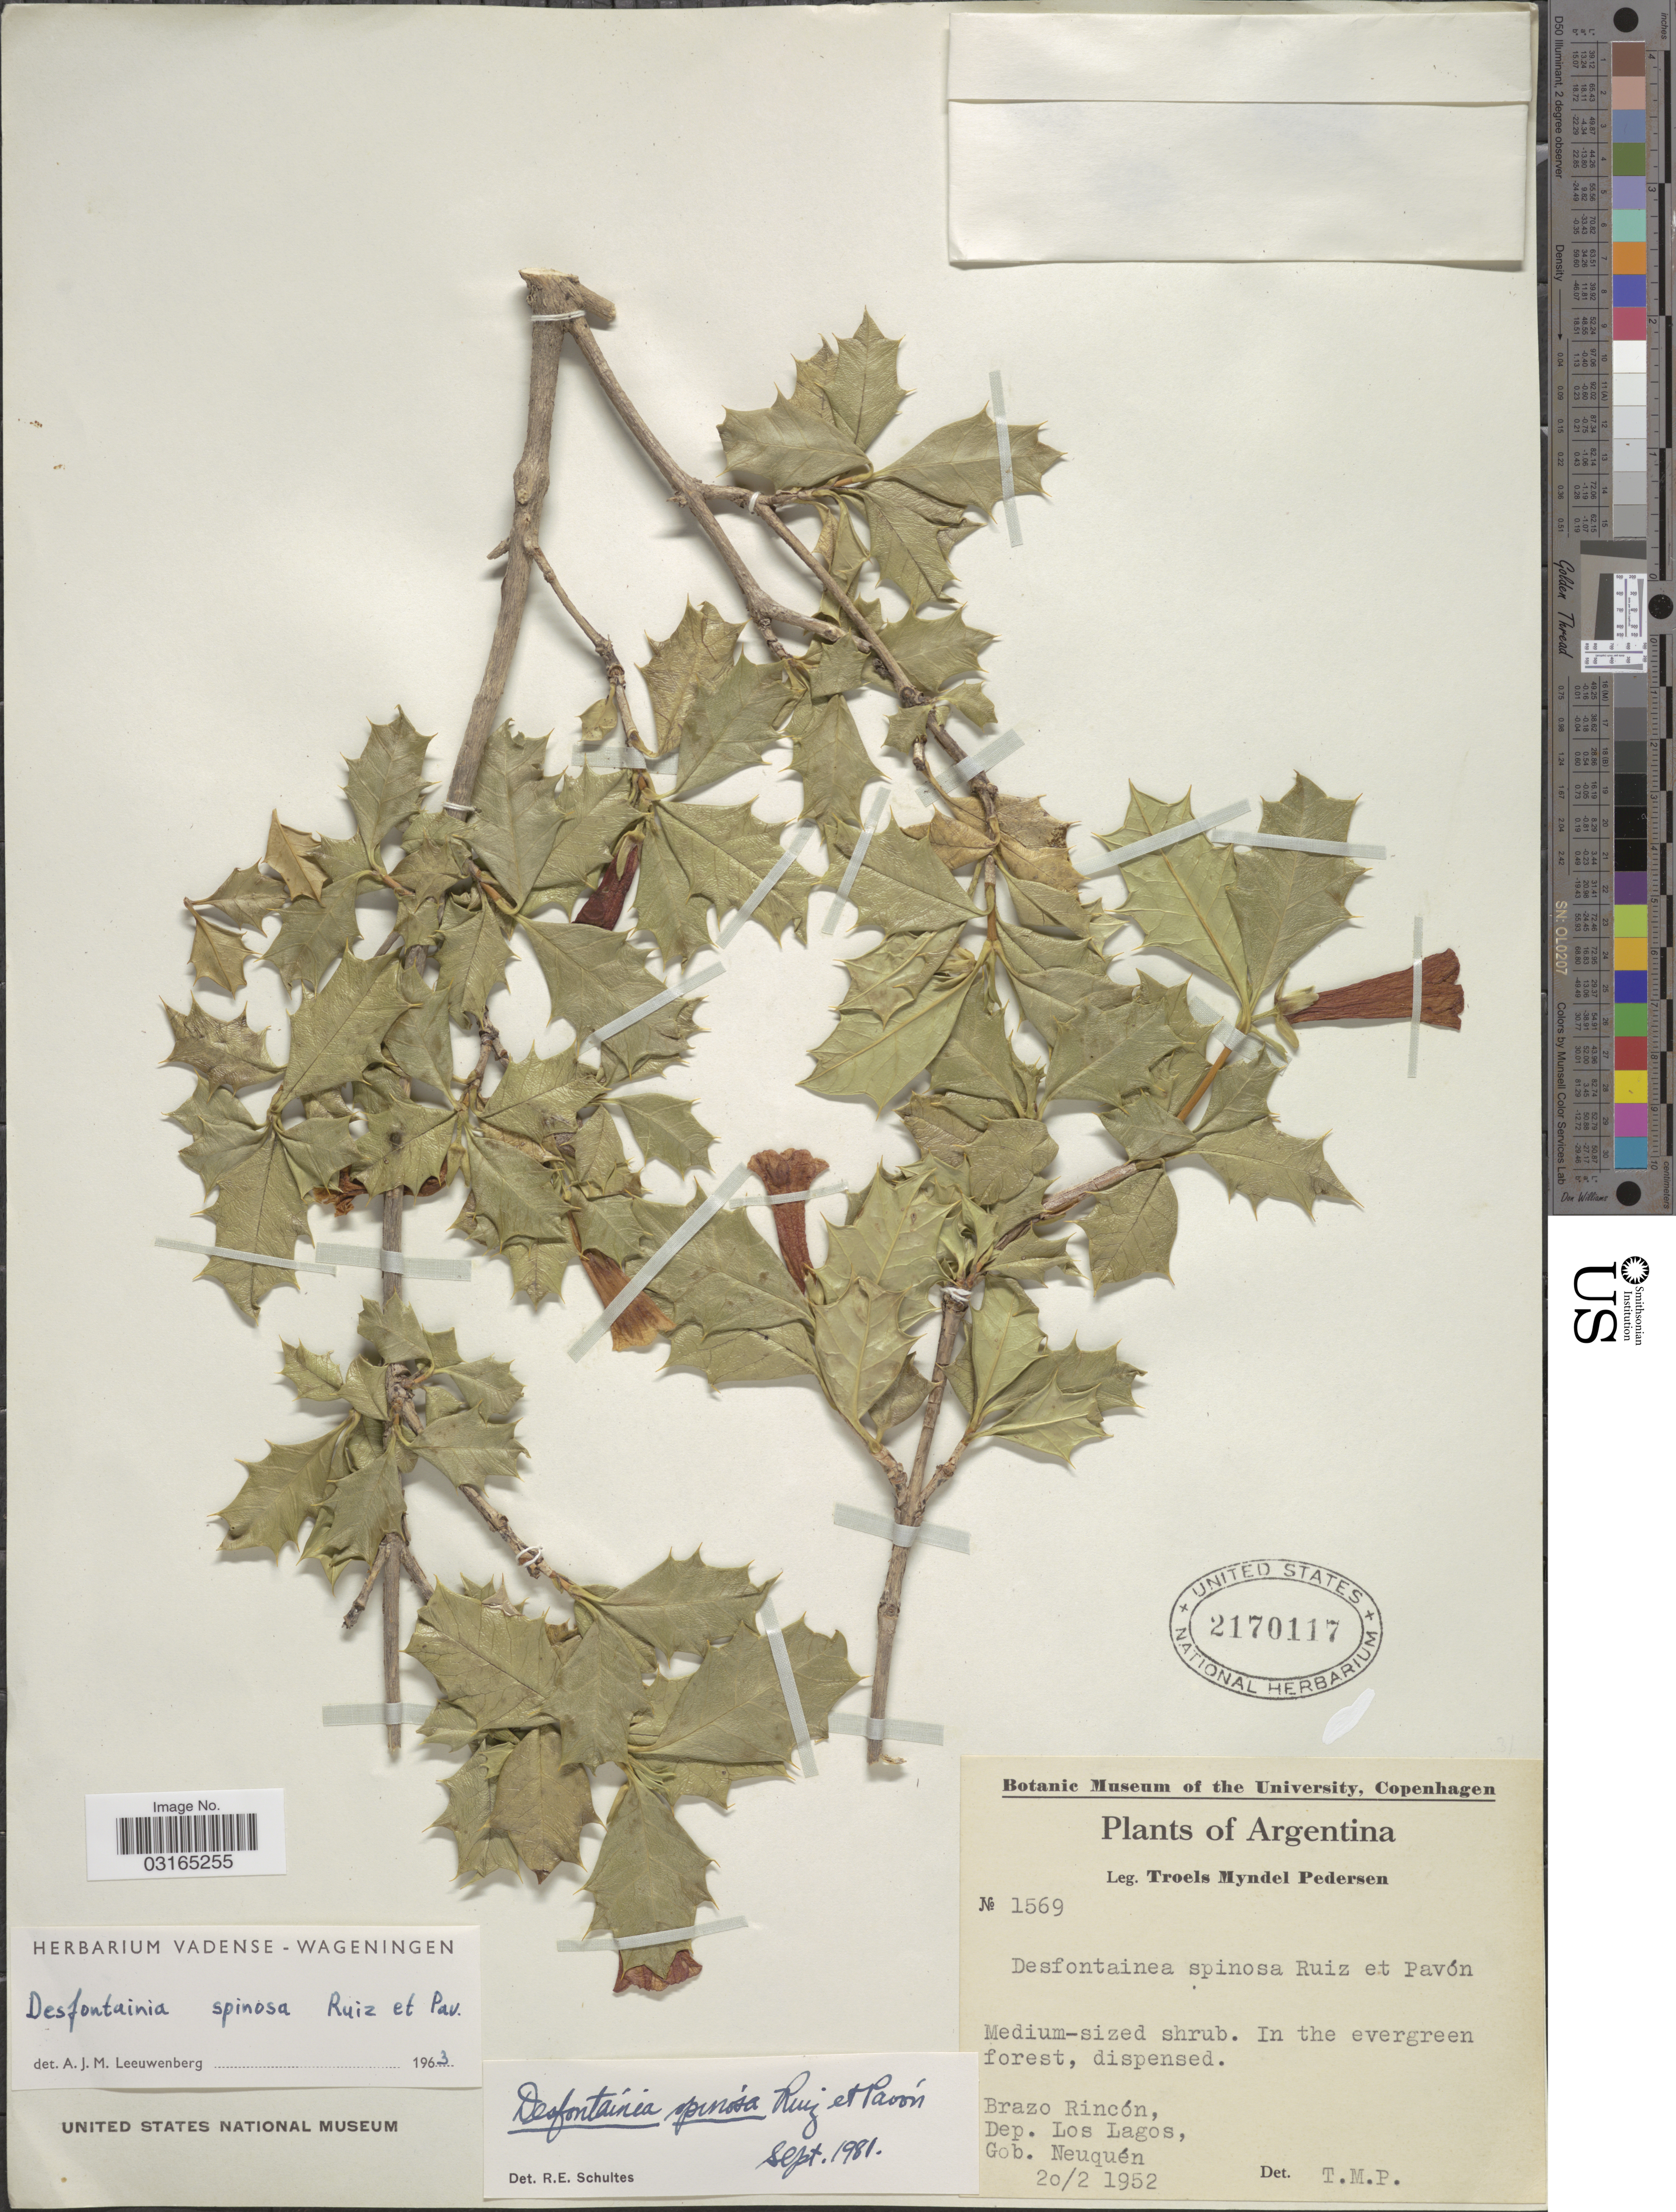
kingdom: Plantae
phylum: Tracheophyta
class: Magnoliopsida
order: Bruniales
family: Columelliaceae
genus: Desfontainia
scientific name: Desfontainia spinosa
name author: Ruiz & Pav.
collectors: T. Pederson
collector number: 1569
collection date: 1952-02-20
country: Argentina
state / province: Neuquen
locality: Brazo Rincón, Dep. Los Lagos, Gob. Neuquén.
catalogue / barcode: US 2170117